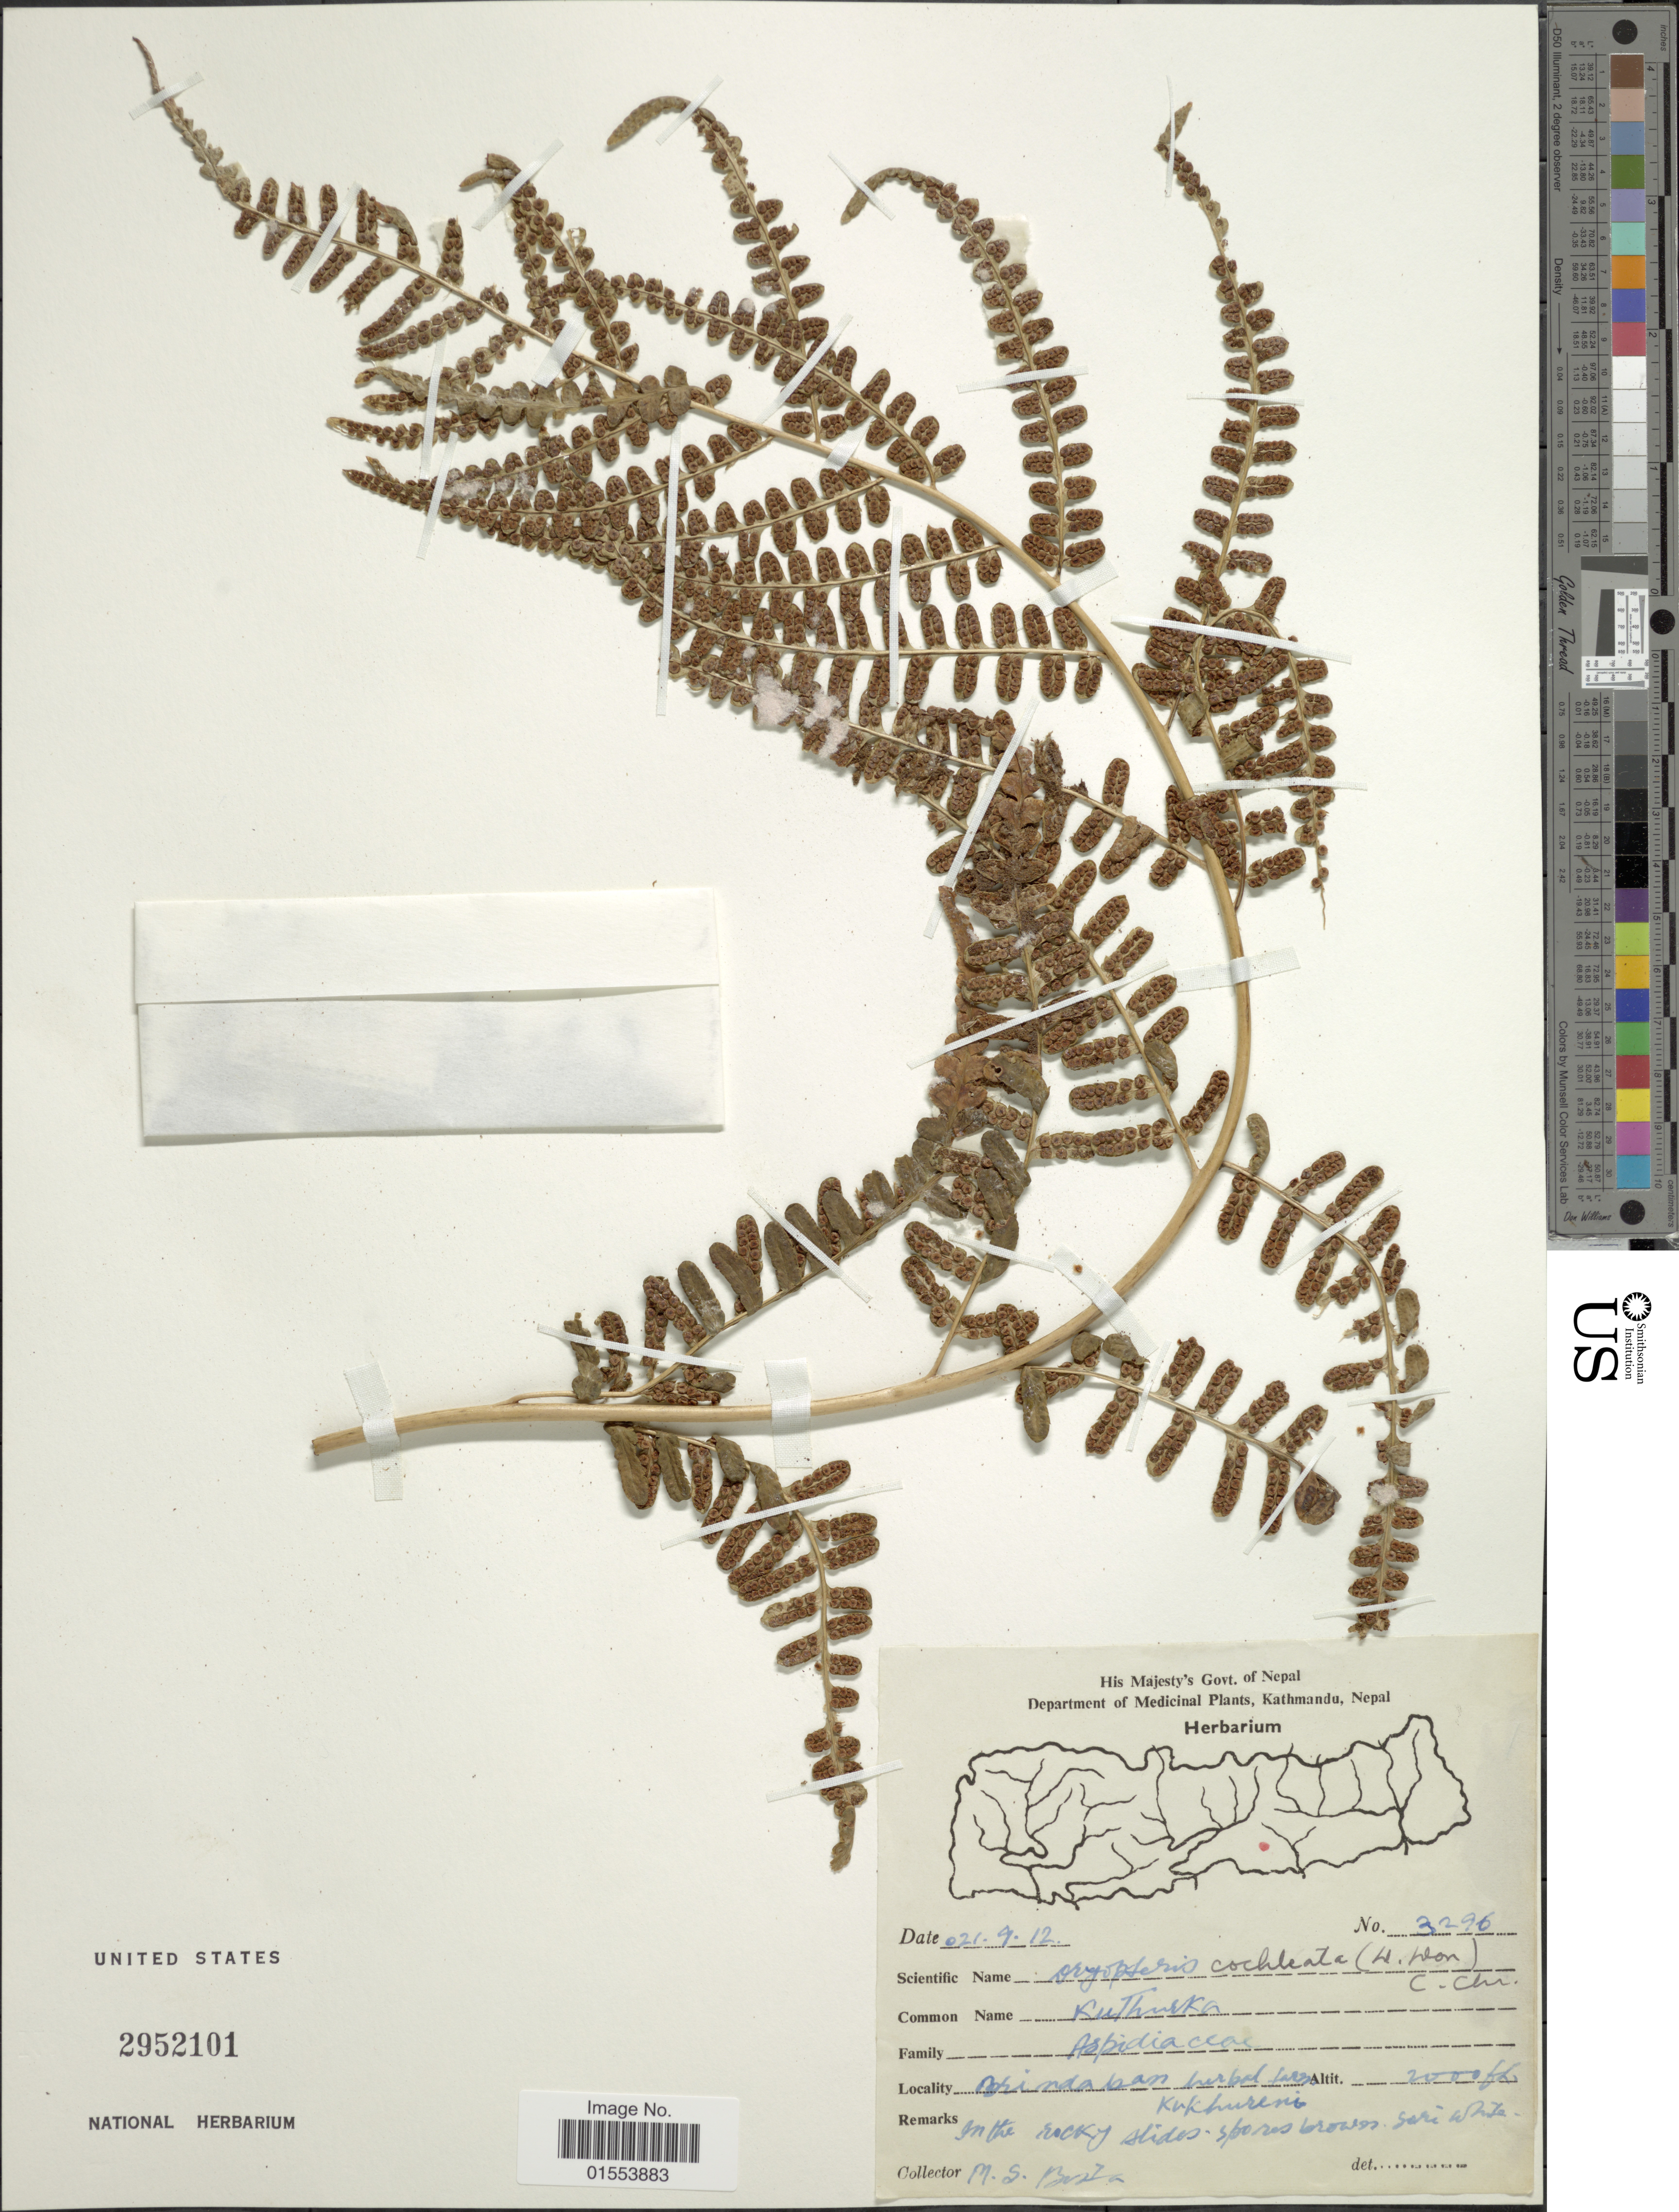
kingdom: Plantae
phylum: Tracheophyta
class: Polypodiopsida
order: Polypodiales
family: Dryopteridaceae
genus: Dryopteris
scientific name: Dryopteris cochleata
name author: (D. Don) C. Chr.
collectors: M. Bista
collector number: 3296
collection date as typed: Transcribed d/m/y: 21/9/12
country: Nepal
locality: Brindaban Nurbal [illegible text] Kukhureni.[interpreted]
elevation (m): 610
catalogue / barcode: US 2952101